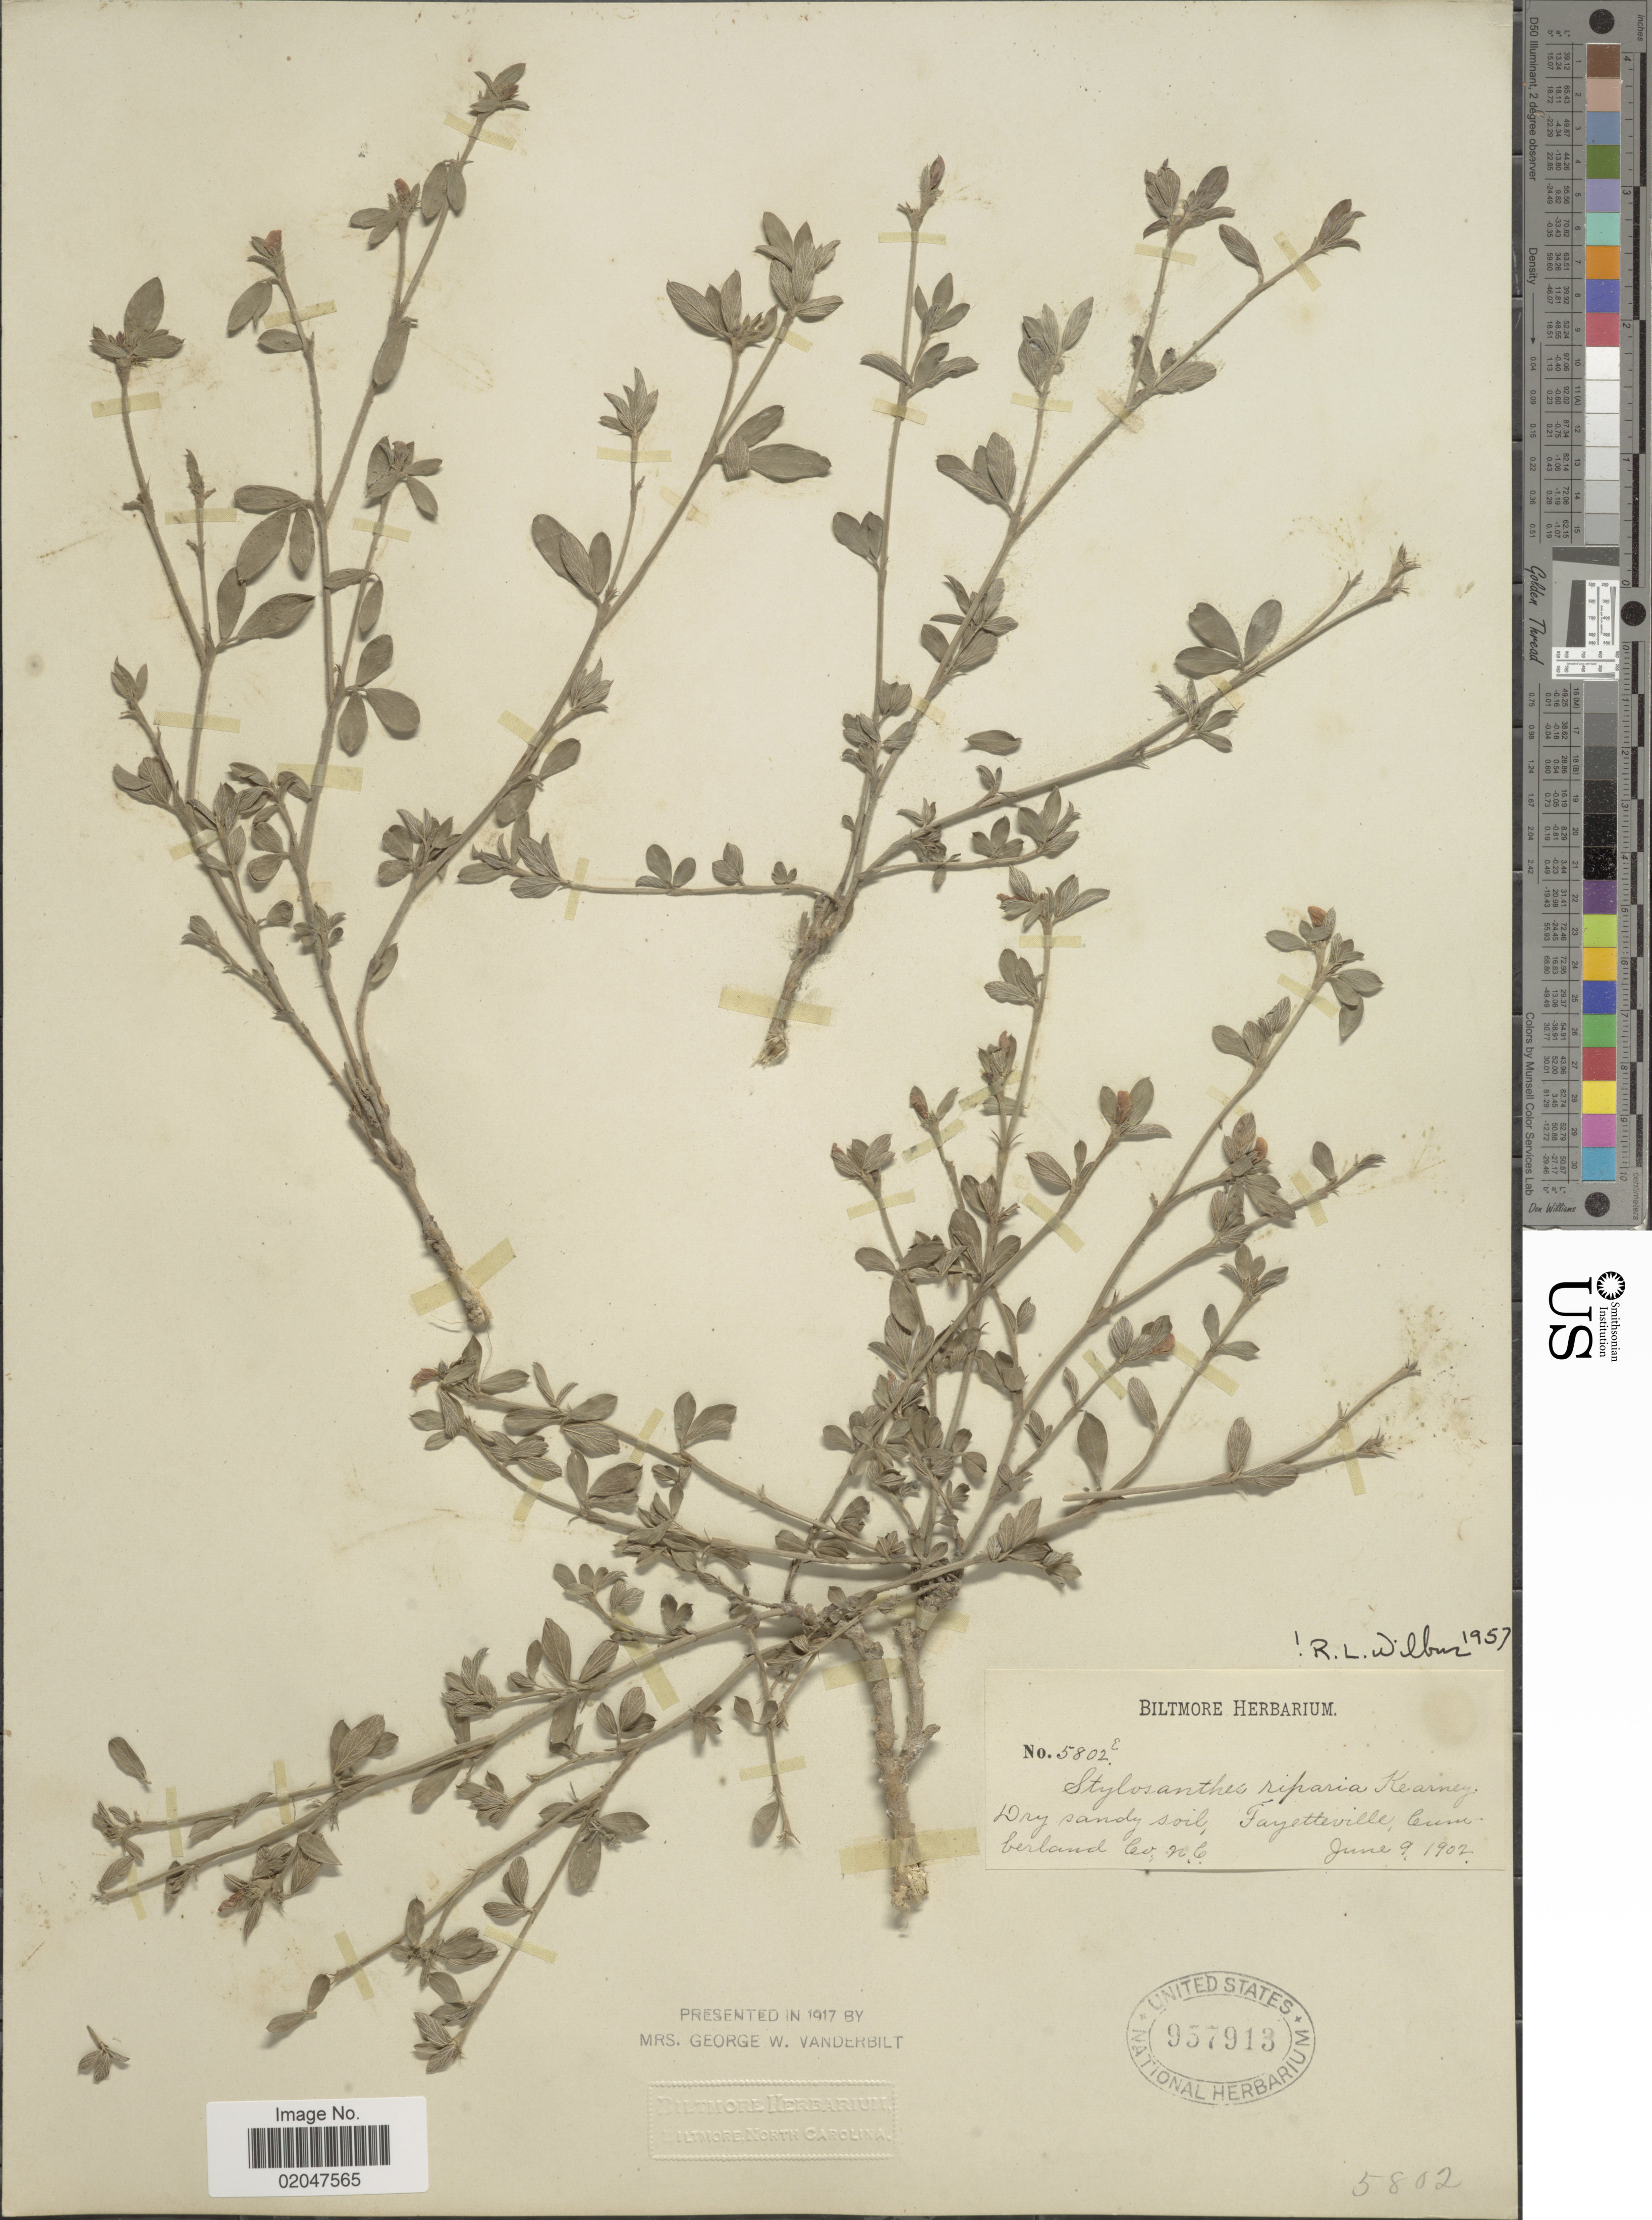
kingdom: Plantae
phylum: Tracheophyta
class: Magnoliopsida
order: Fabales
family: Fabaceae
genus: Stylosanthes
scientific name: Stylosanthes biflora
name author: (L.) Britton et al.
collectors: ex herb. Biltmore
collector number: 5802e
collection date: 1902-06-09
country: United States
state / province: North Carolina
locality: Fayetteville, Cumberland Co., N.C.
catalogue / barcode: US 957913